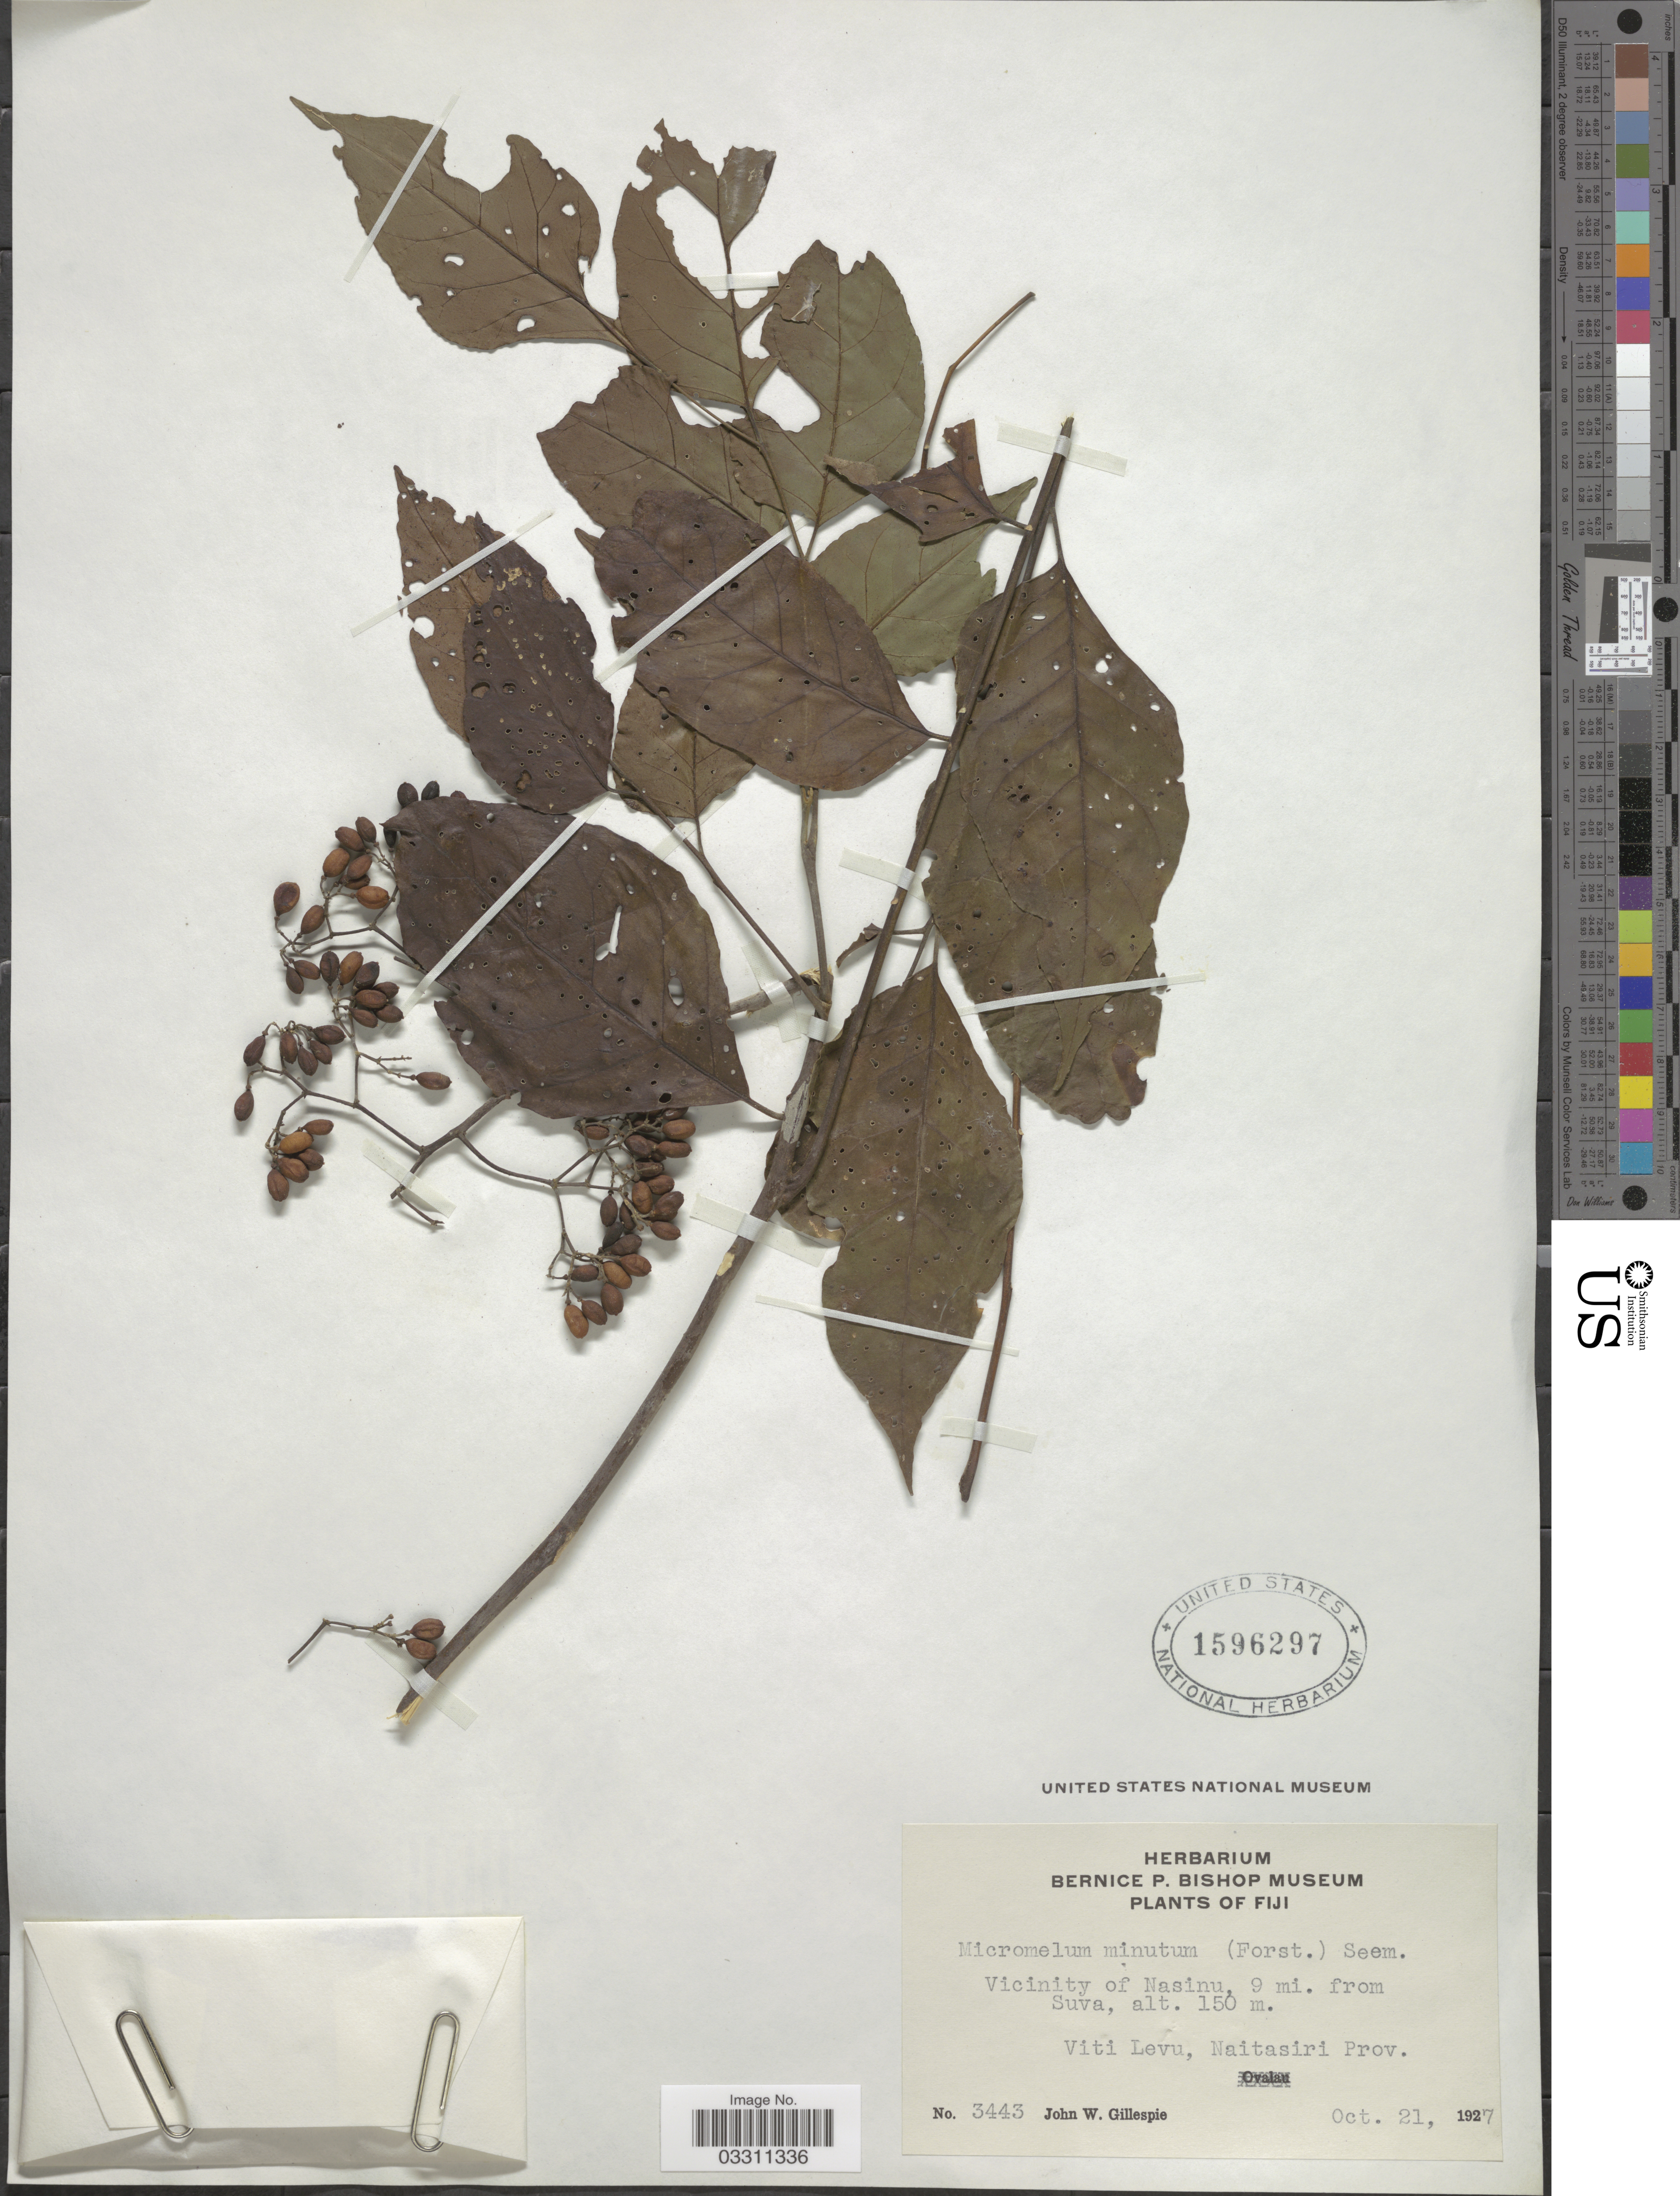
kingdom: Plantae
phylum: Tracheophyta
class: Magnoliopsida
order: Sapindales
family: Rutaceae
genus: Micromelum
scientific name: Micromelum minutum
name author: (G. Forst.) Wight & Arn.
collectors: J. W. Gillespie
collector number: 3443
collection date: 1927-10-21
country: Fiji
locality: Vicinity of Nasinu, 9 mi. from Suva. Viti Levu, Naitasiri Prov.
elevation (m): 150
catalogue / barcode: US 1596297